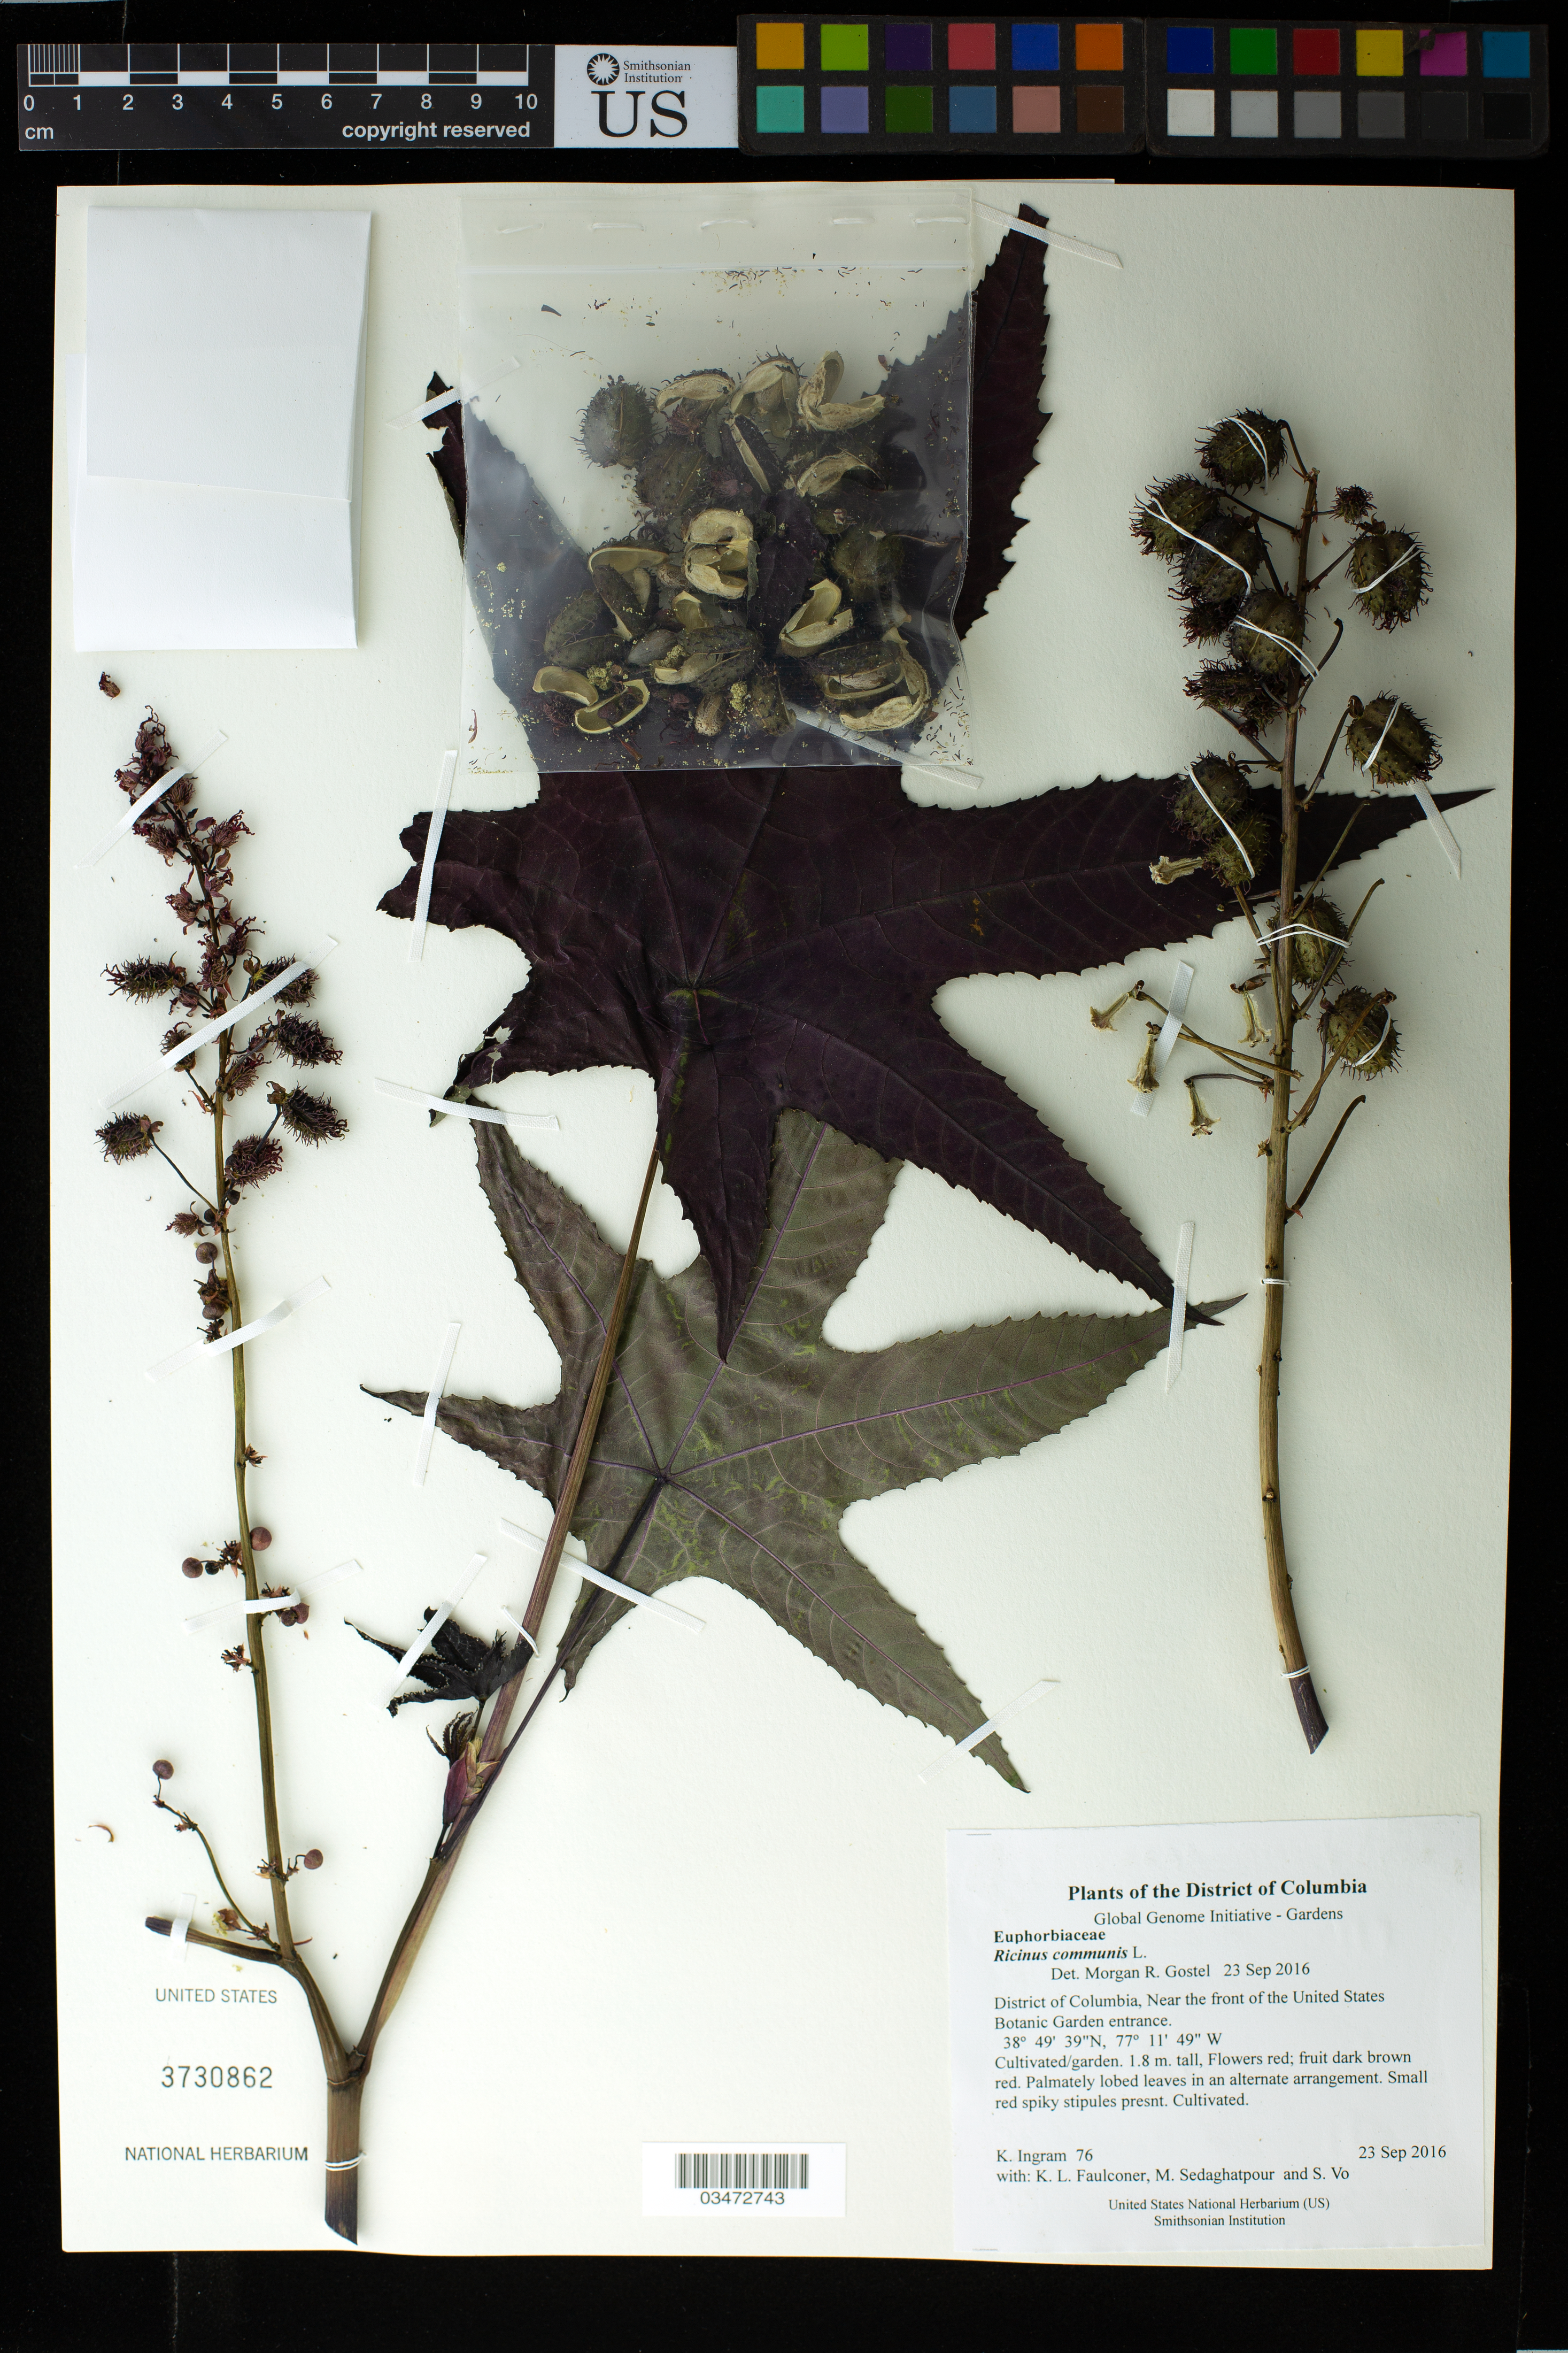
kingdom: Plantae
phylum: Tracheophyta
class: Magnoliopsida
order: Malpighiales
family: Euphorbiaceae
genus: Ricinus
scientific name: Ricinus communis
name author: L.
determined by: Gostel, M. R.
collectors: K. S. Ingram, K. L. Faulconer, M. Sedaghatpour & S. Vo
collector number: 76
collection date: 2016-09-23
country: United States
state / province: District of Columbia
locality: Near the front of the United States Botanic Garden entrance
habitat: Cultivated/garden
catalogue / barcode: US 3730862